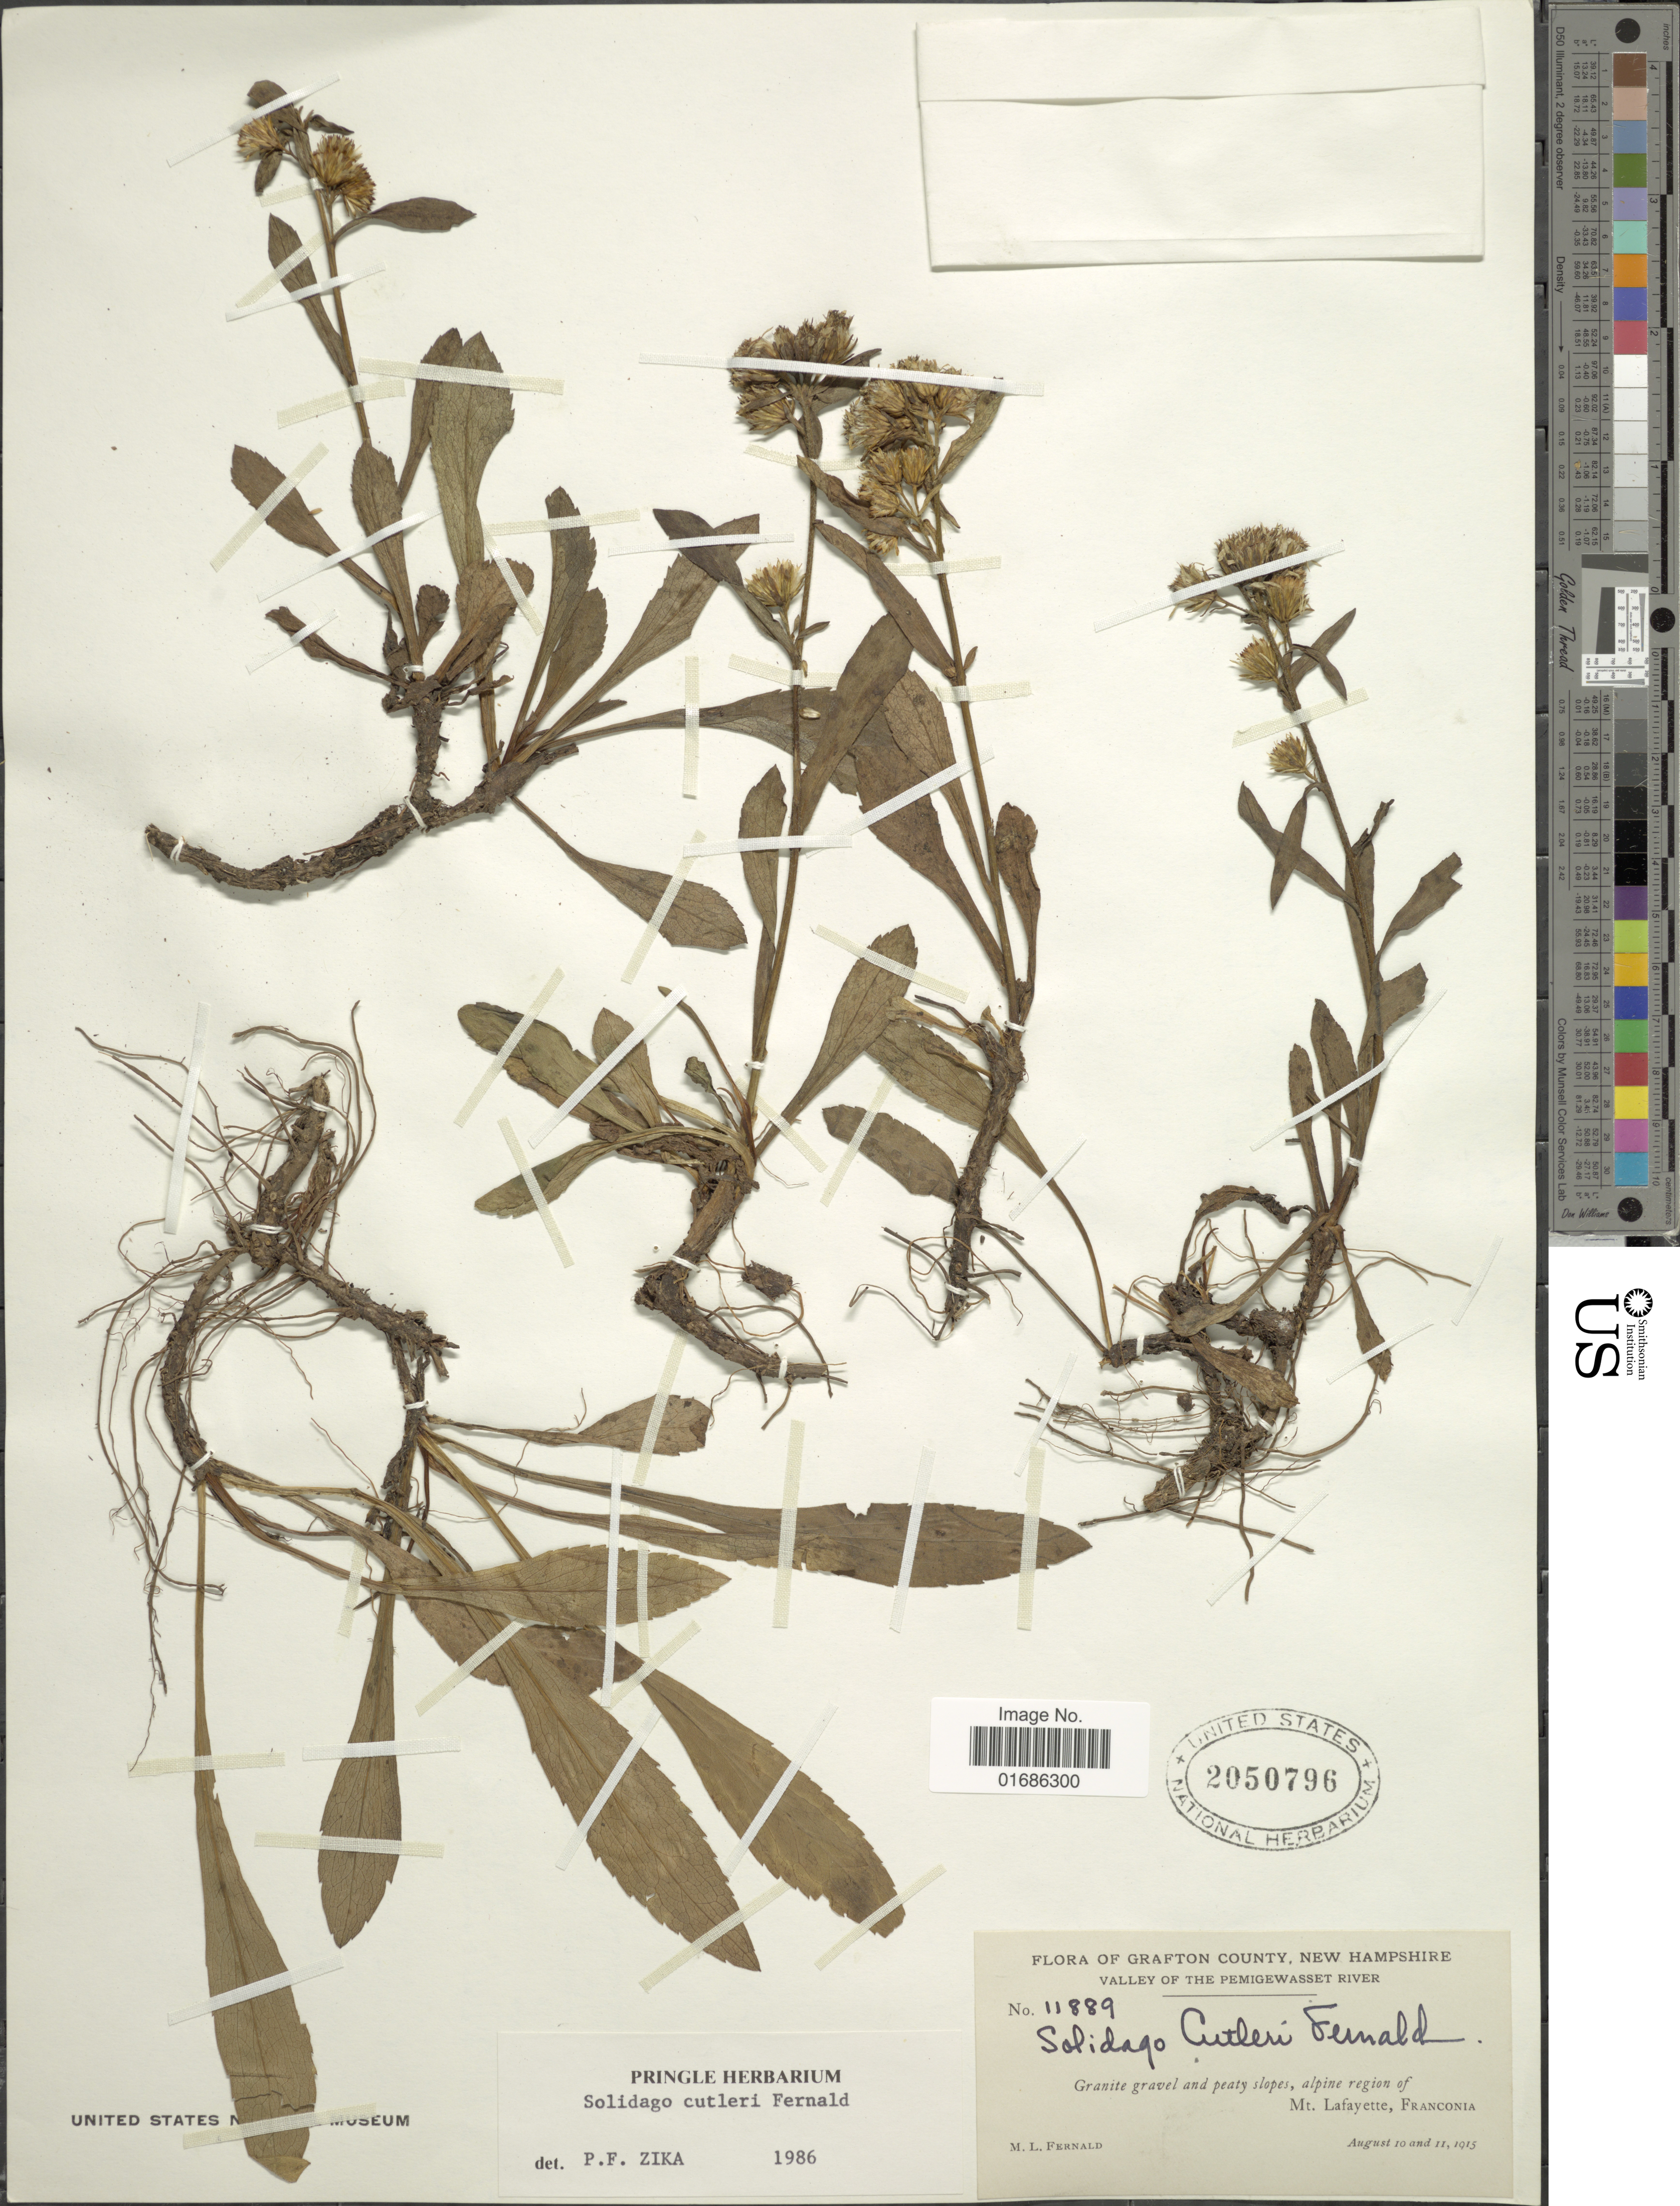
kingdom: Plantae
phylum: Tracheophyta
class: Magnoliopsida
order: Asterales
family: Asteraceae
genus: Solidago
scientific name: Solidago cutleri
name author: Fernald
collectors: M. L. Fernald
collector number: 11889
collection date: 1915-08-10/1915-08-11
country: United States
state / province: New Hampshire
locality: Grafton County, Valley of the Pemigewasset River, Granite gravel and peaty slopes, alpine region of Mt Lafayette, Franconia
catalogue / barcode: US 2050796